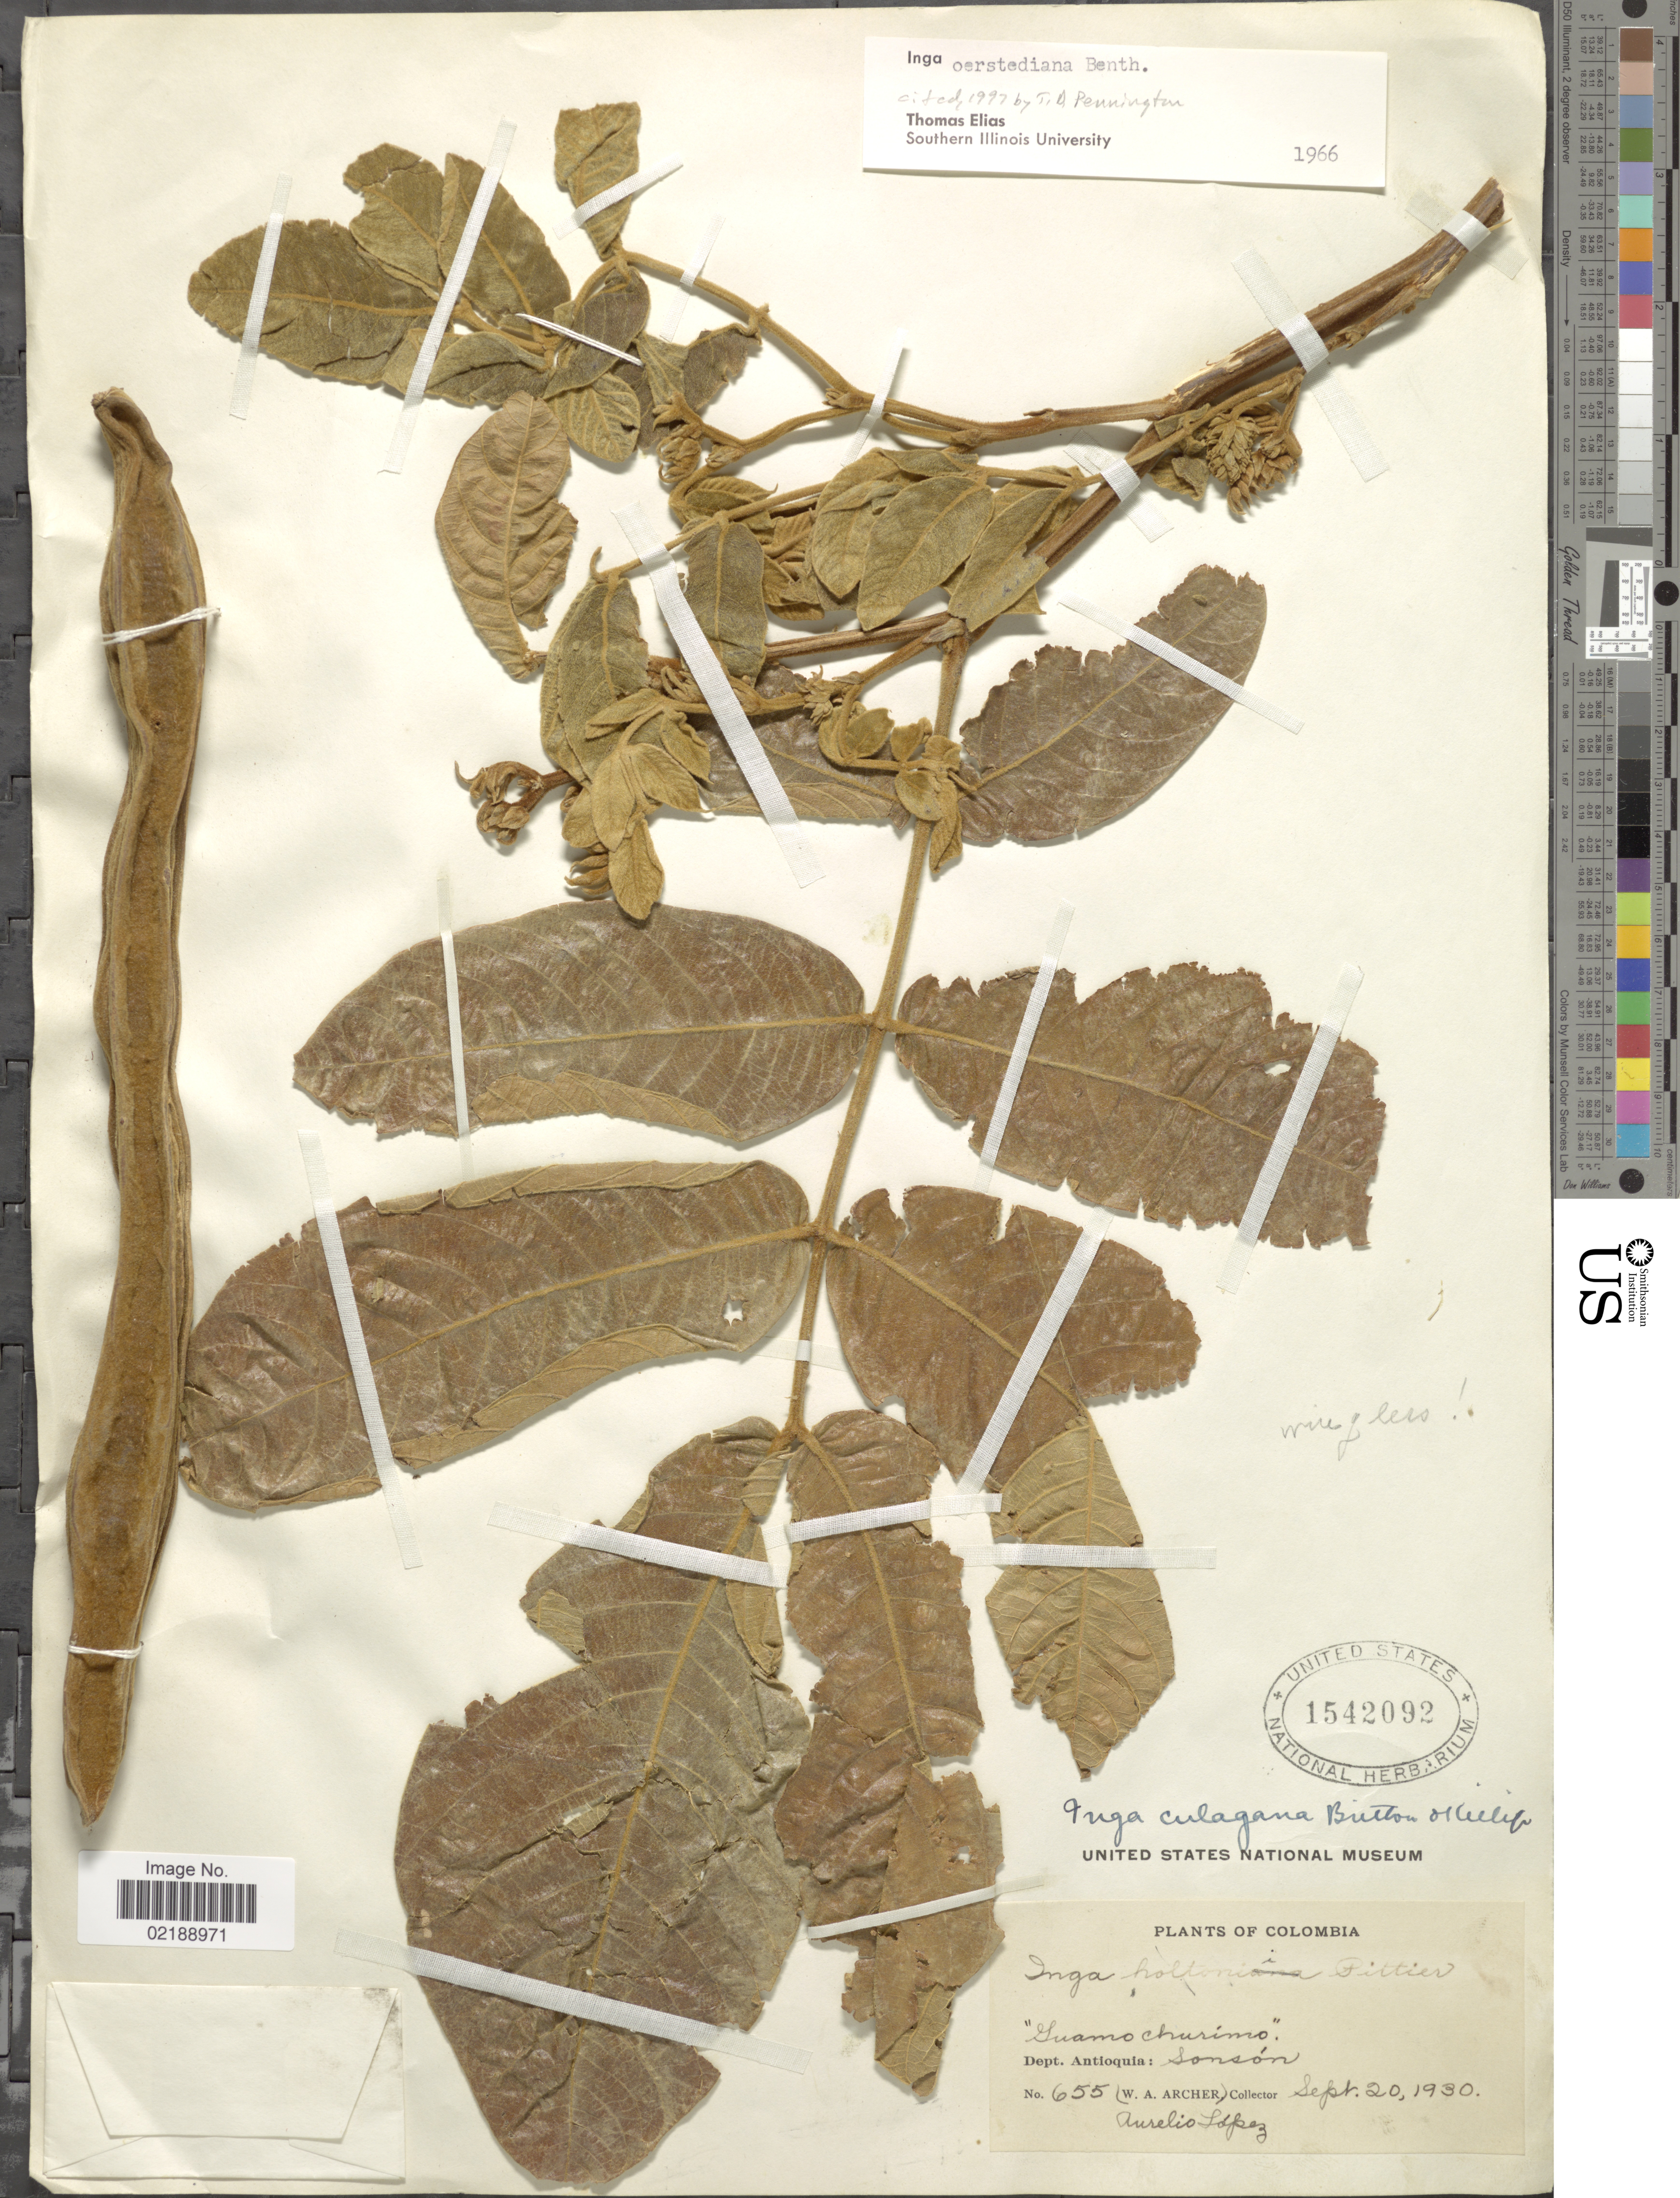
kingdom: Plantae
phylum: Tracheophyta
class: Magnoliopsida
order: Fabales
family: Fabaceae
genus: Inga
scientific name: Inga oerstediana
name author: Benth.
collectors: A. López & W. A. Archer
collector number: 655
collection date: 1930-09-20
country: Colombia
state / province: Antioquia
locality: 'Guamo churimo', Dept Antioquia: Sonsón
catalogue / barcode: US 1542092